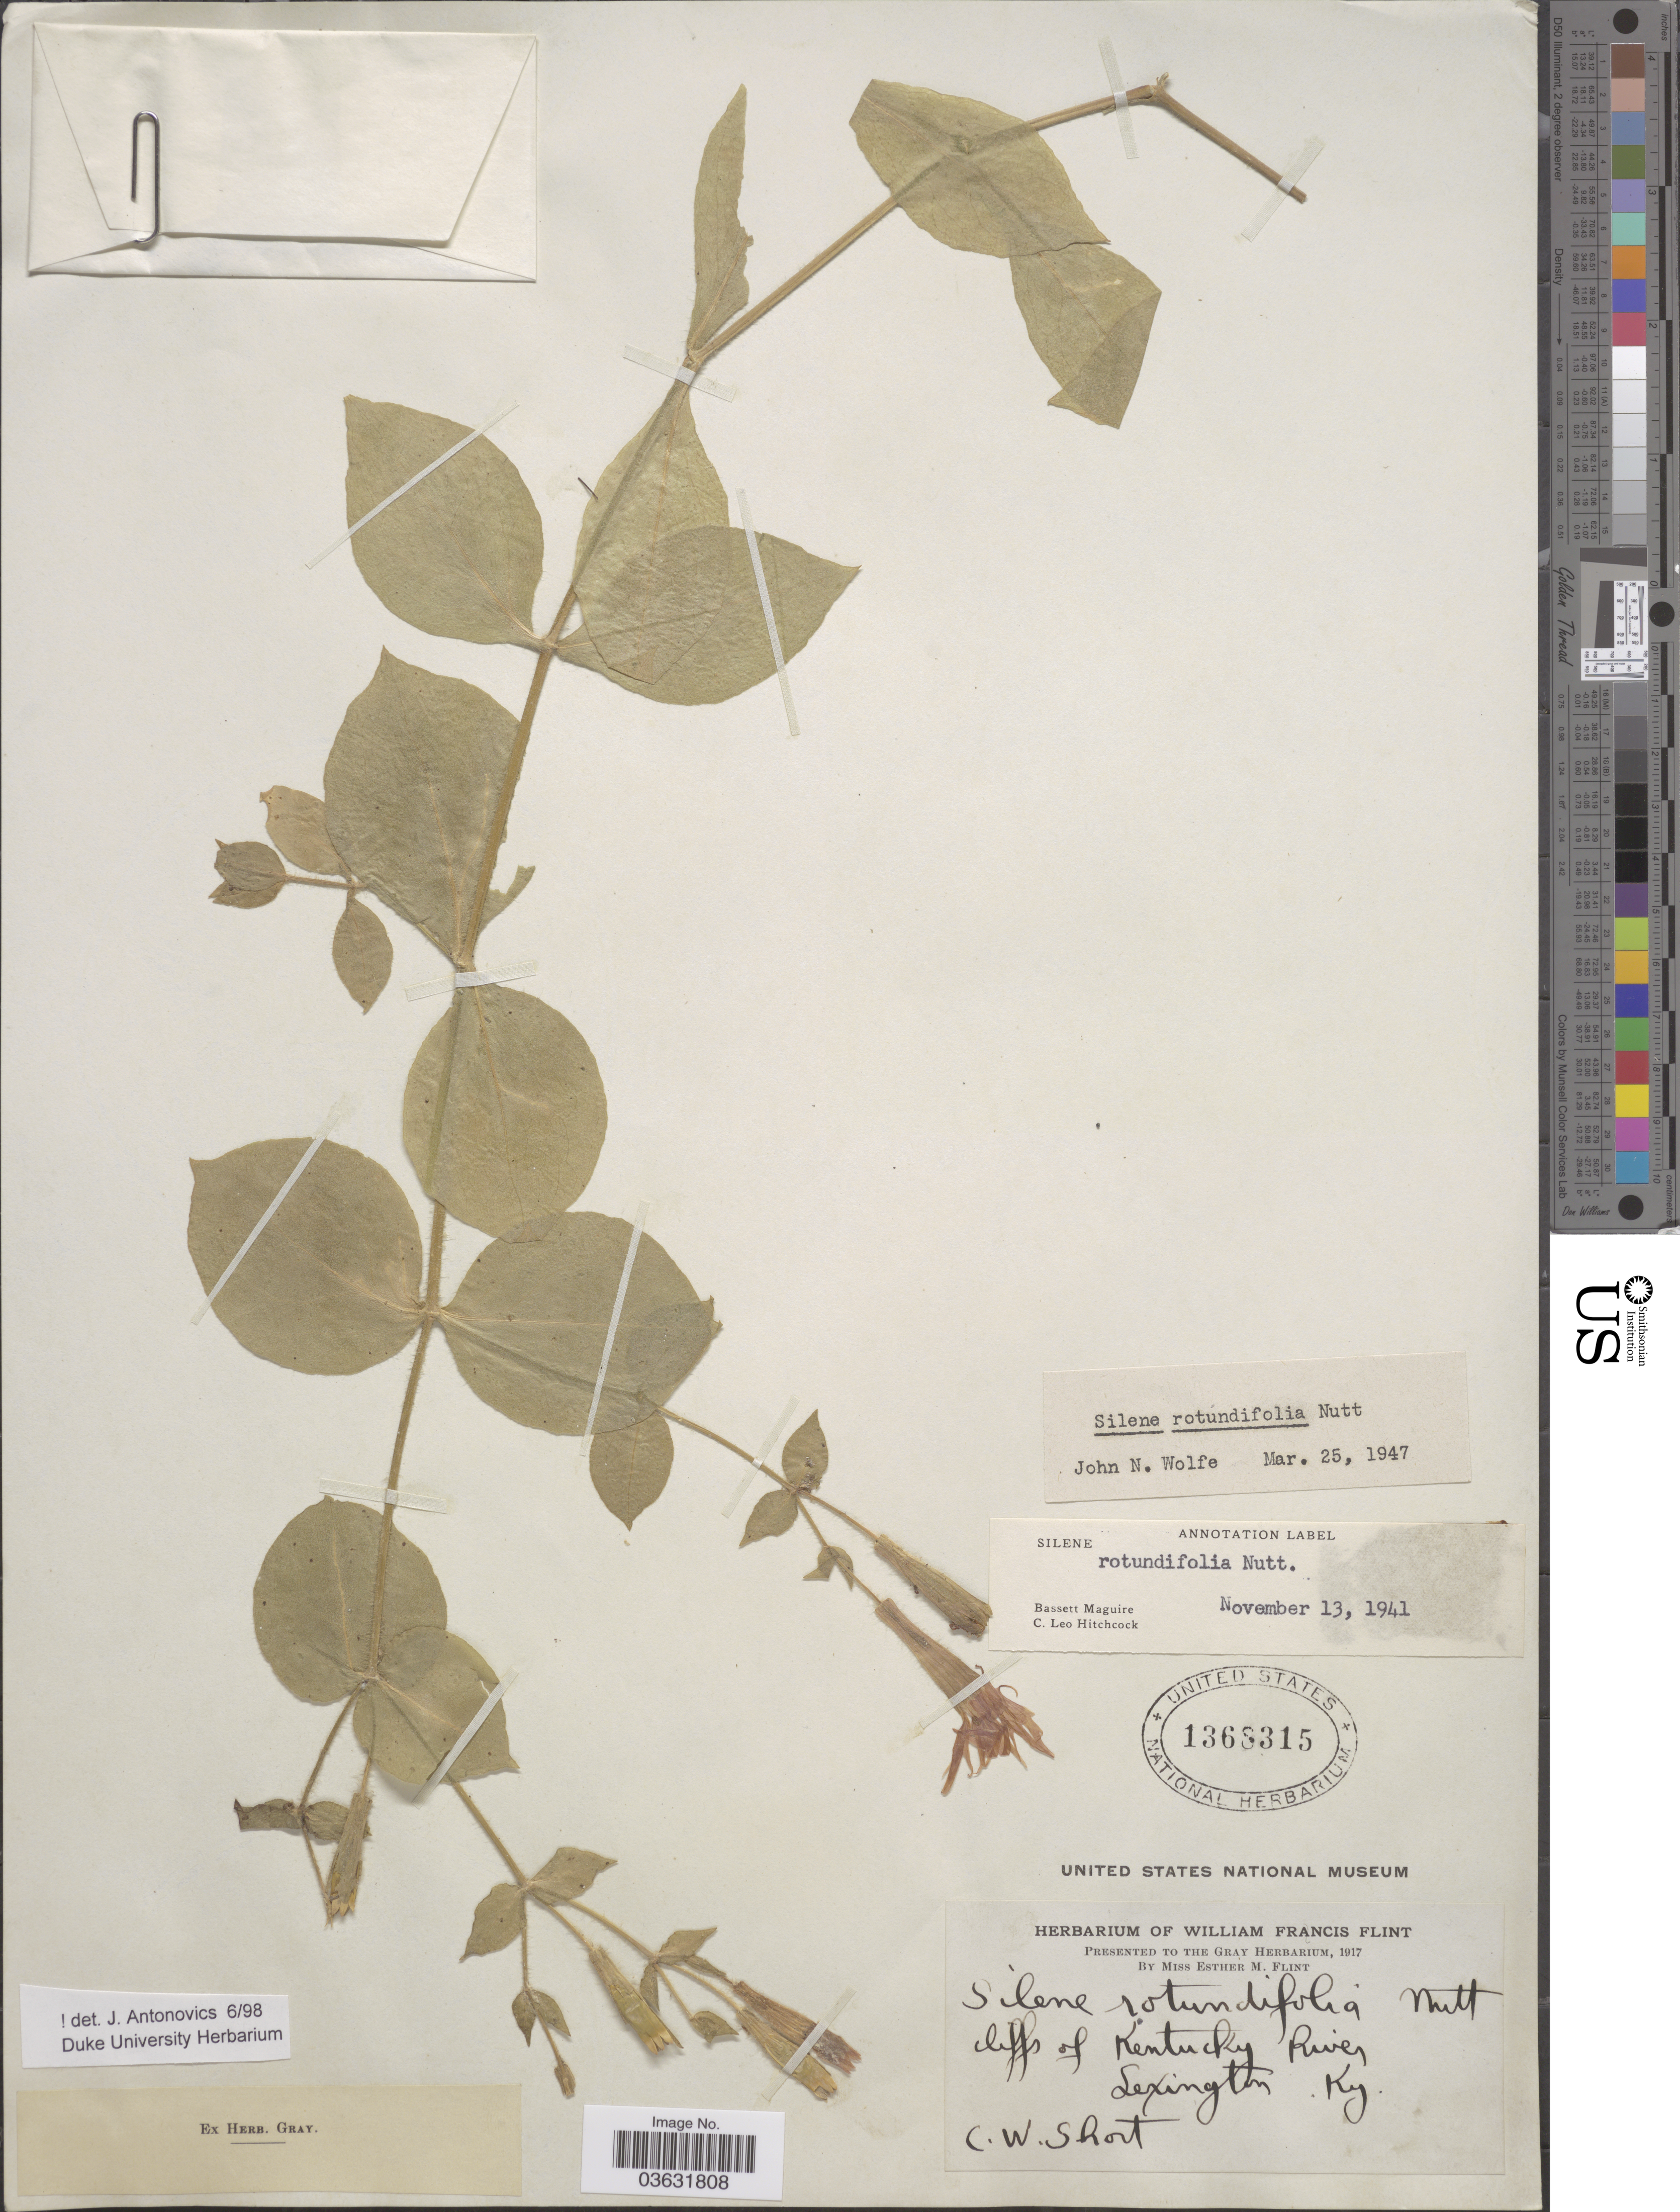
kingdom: Plantae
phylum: Tracheophyta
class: Magnoliopsida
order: Caryophyllales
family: Caryophyllaceae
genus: Silene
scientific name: Silene rotundifolia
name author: Nutt.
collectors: C. W. Short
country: United States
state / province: Kentucky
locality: Cliffs of Kentucky River. Lexington.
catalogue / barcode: US 1368315